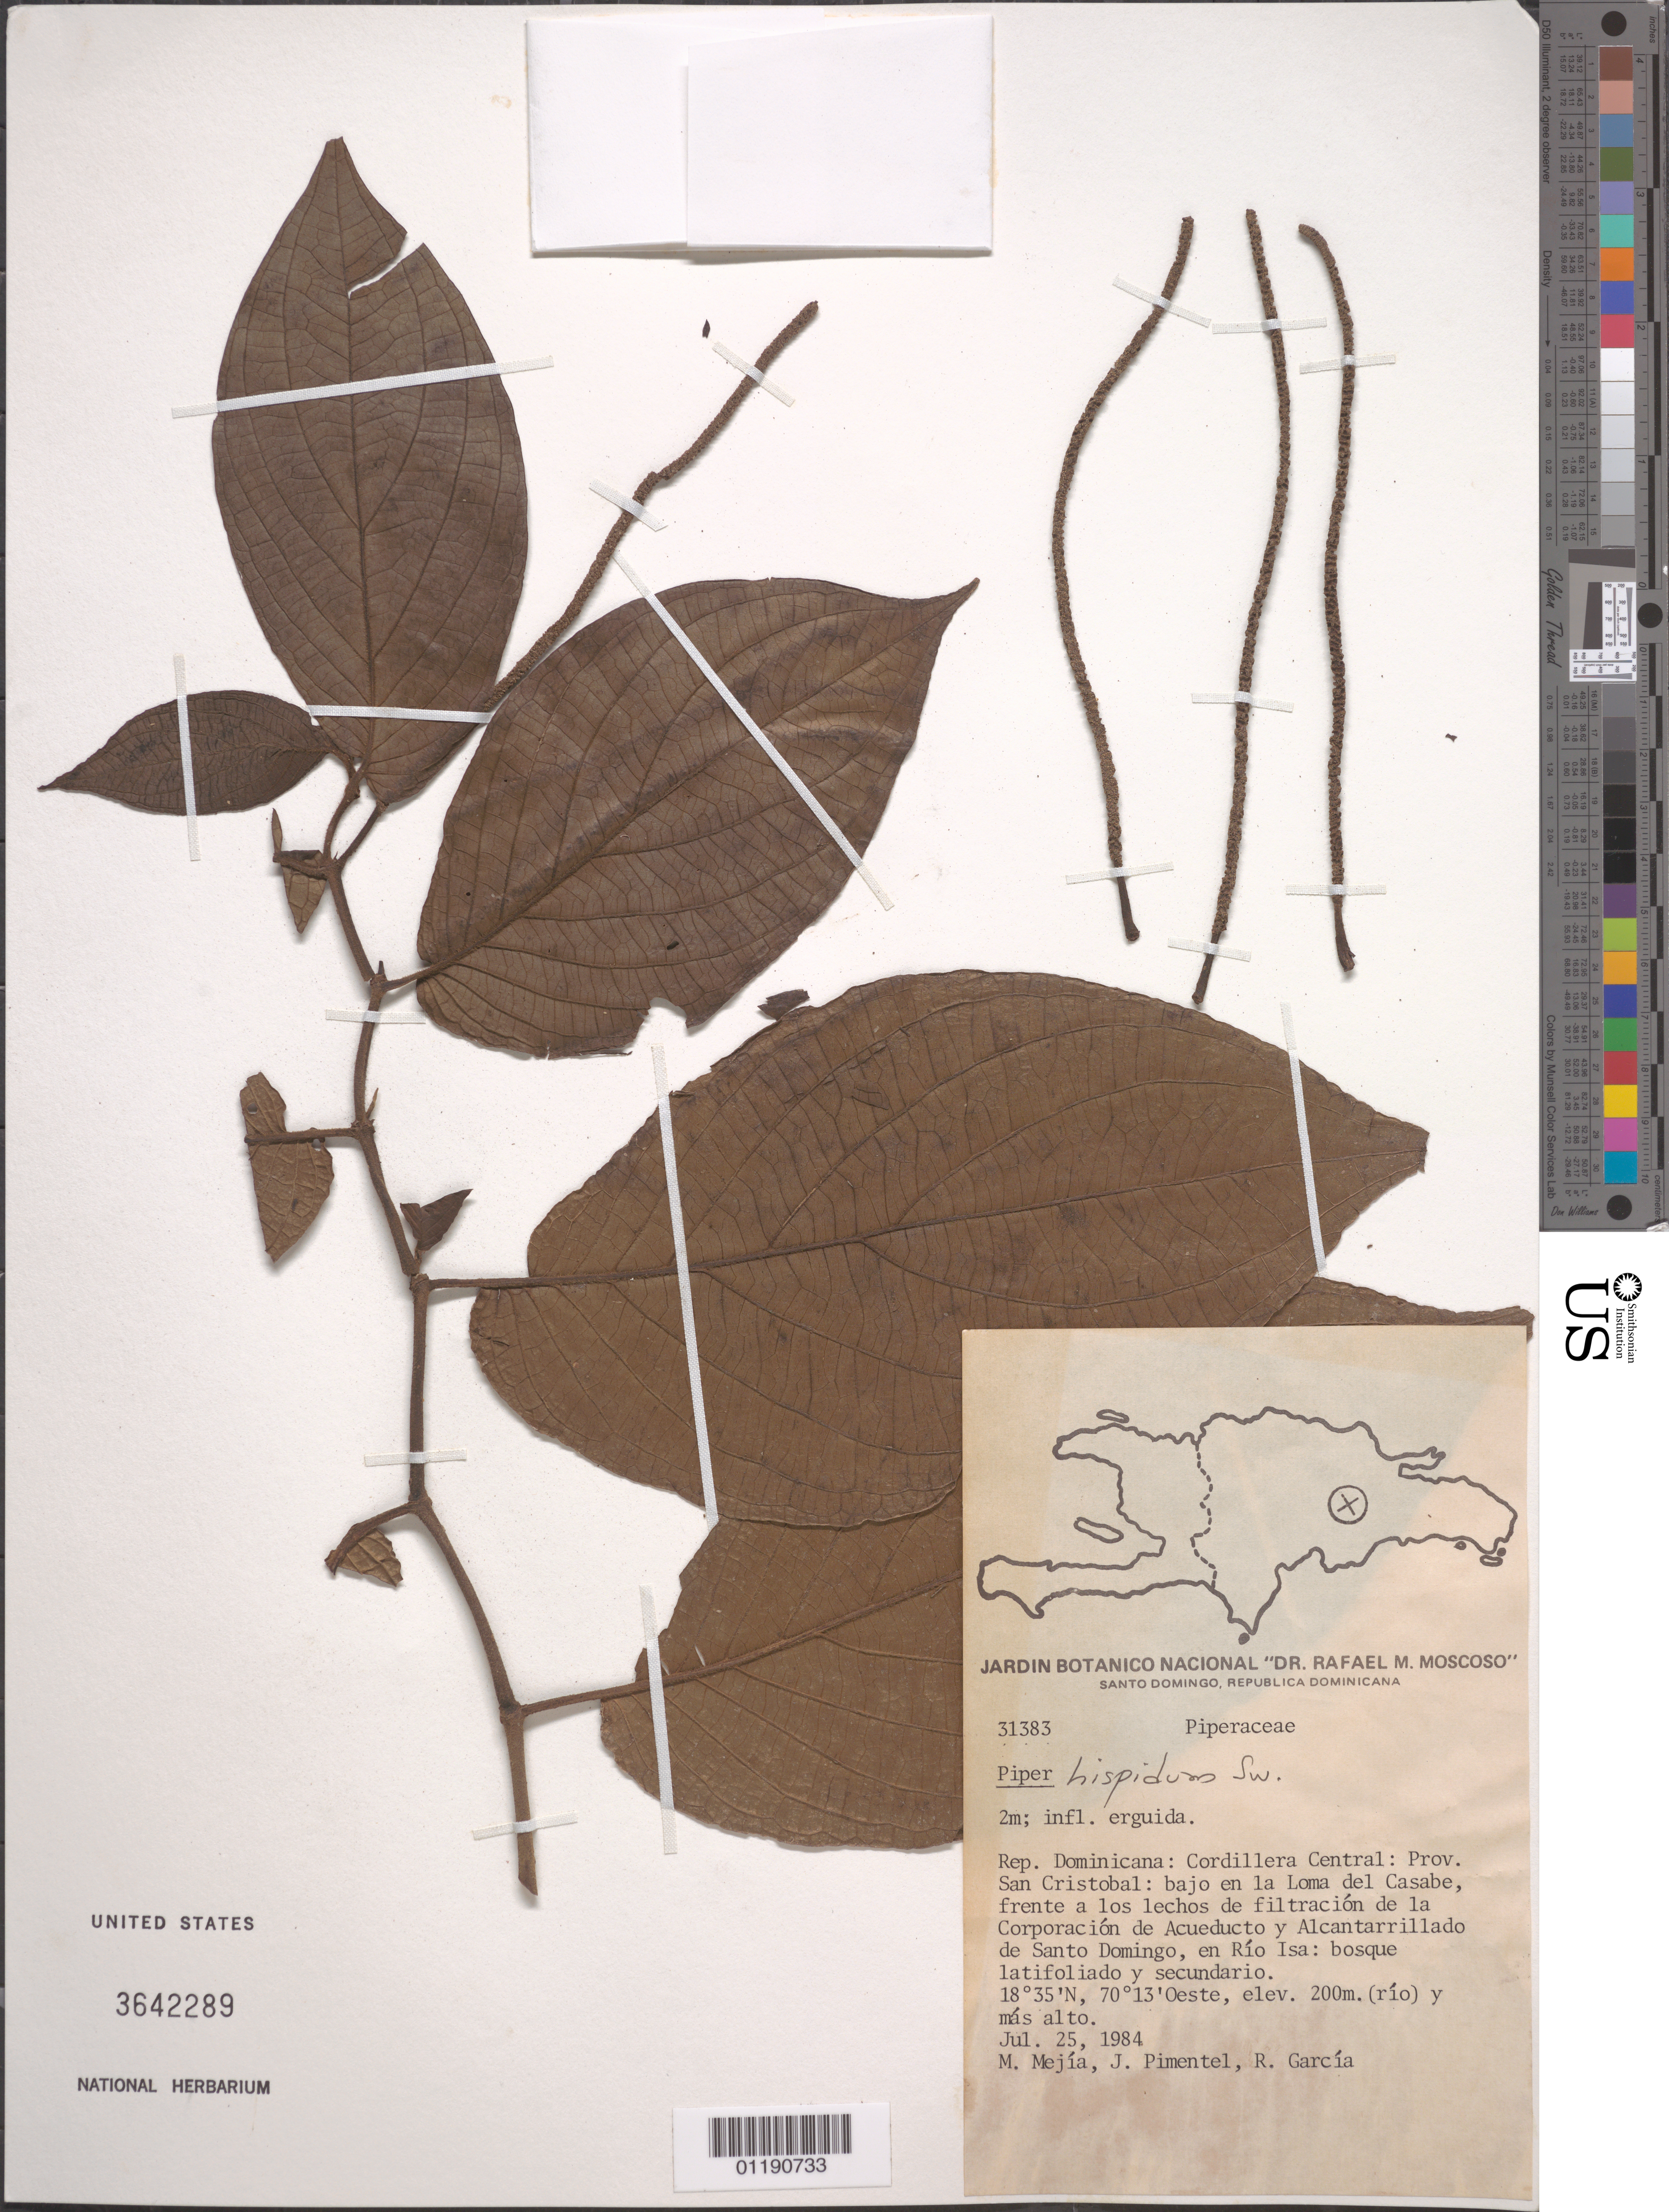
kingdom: Plantae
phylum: Tracheophyta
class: Magnoliopsida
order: Piperales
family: Piperaceae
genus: Piper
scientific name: Piper hispidum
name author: Sw.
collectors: M. Mejia, J. Pimentel & R. García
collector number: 31383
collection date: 1984-07-25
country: Dominican Republic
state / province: San Cristobal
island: Hispaniola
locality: Lower on the hill that the filtration beds of the Corporation of Aquaducts and Sewage System of Santo Domingo, in Río Isa.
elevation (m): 200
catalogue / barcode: US 3642289